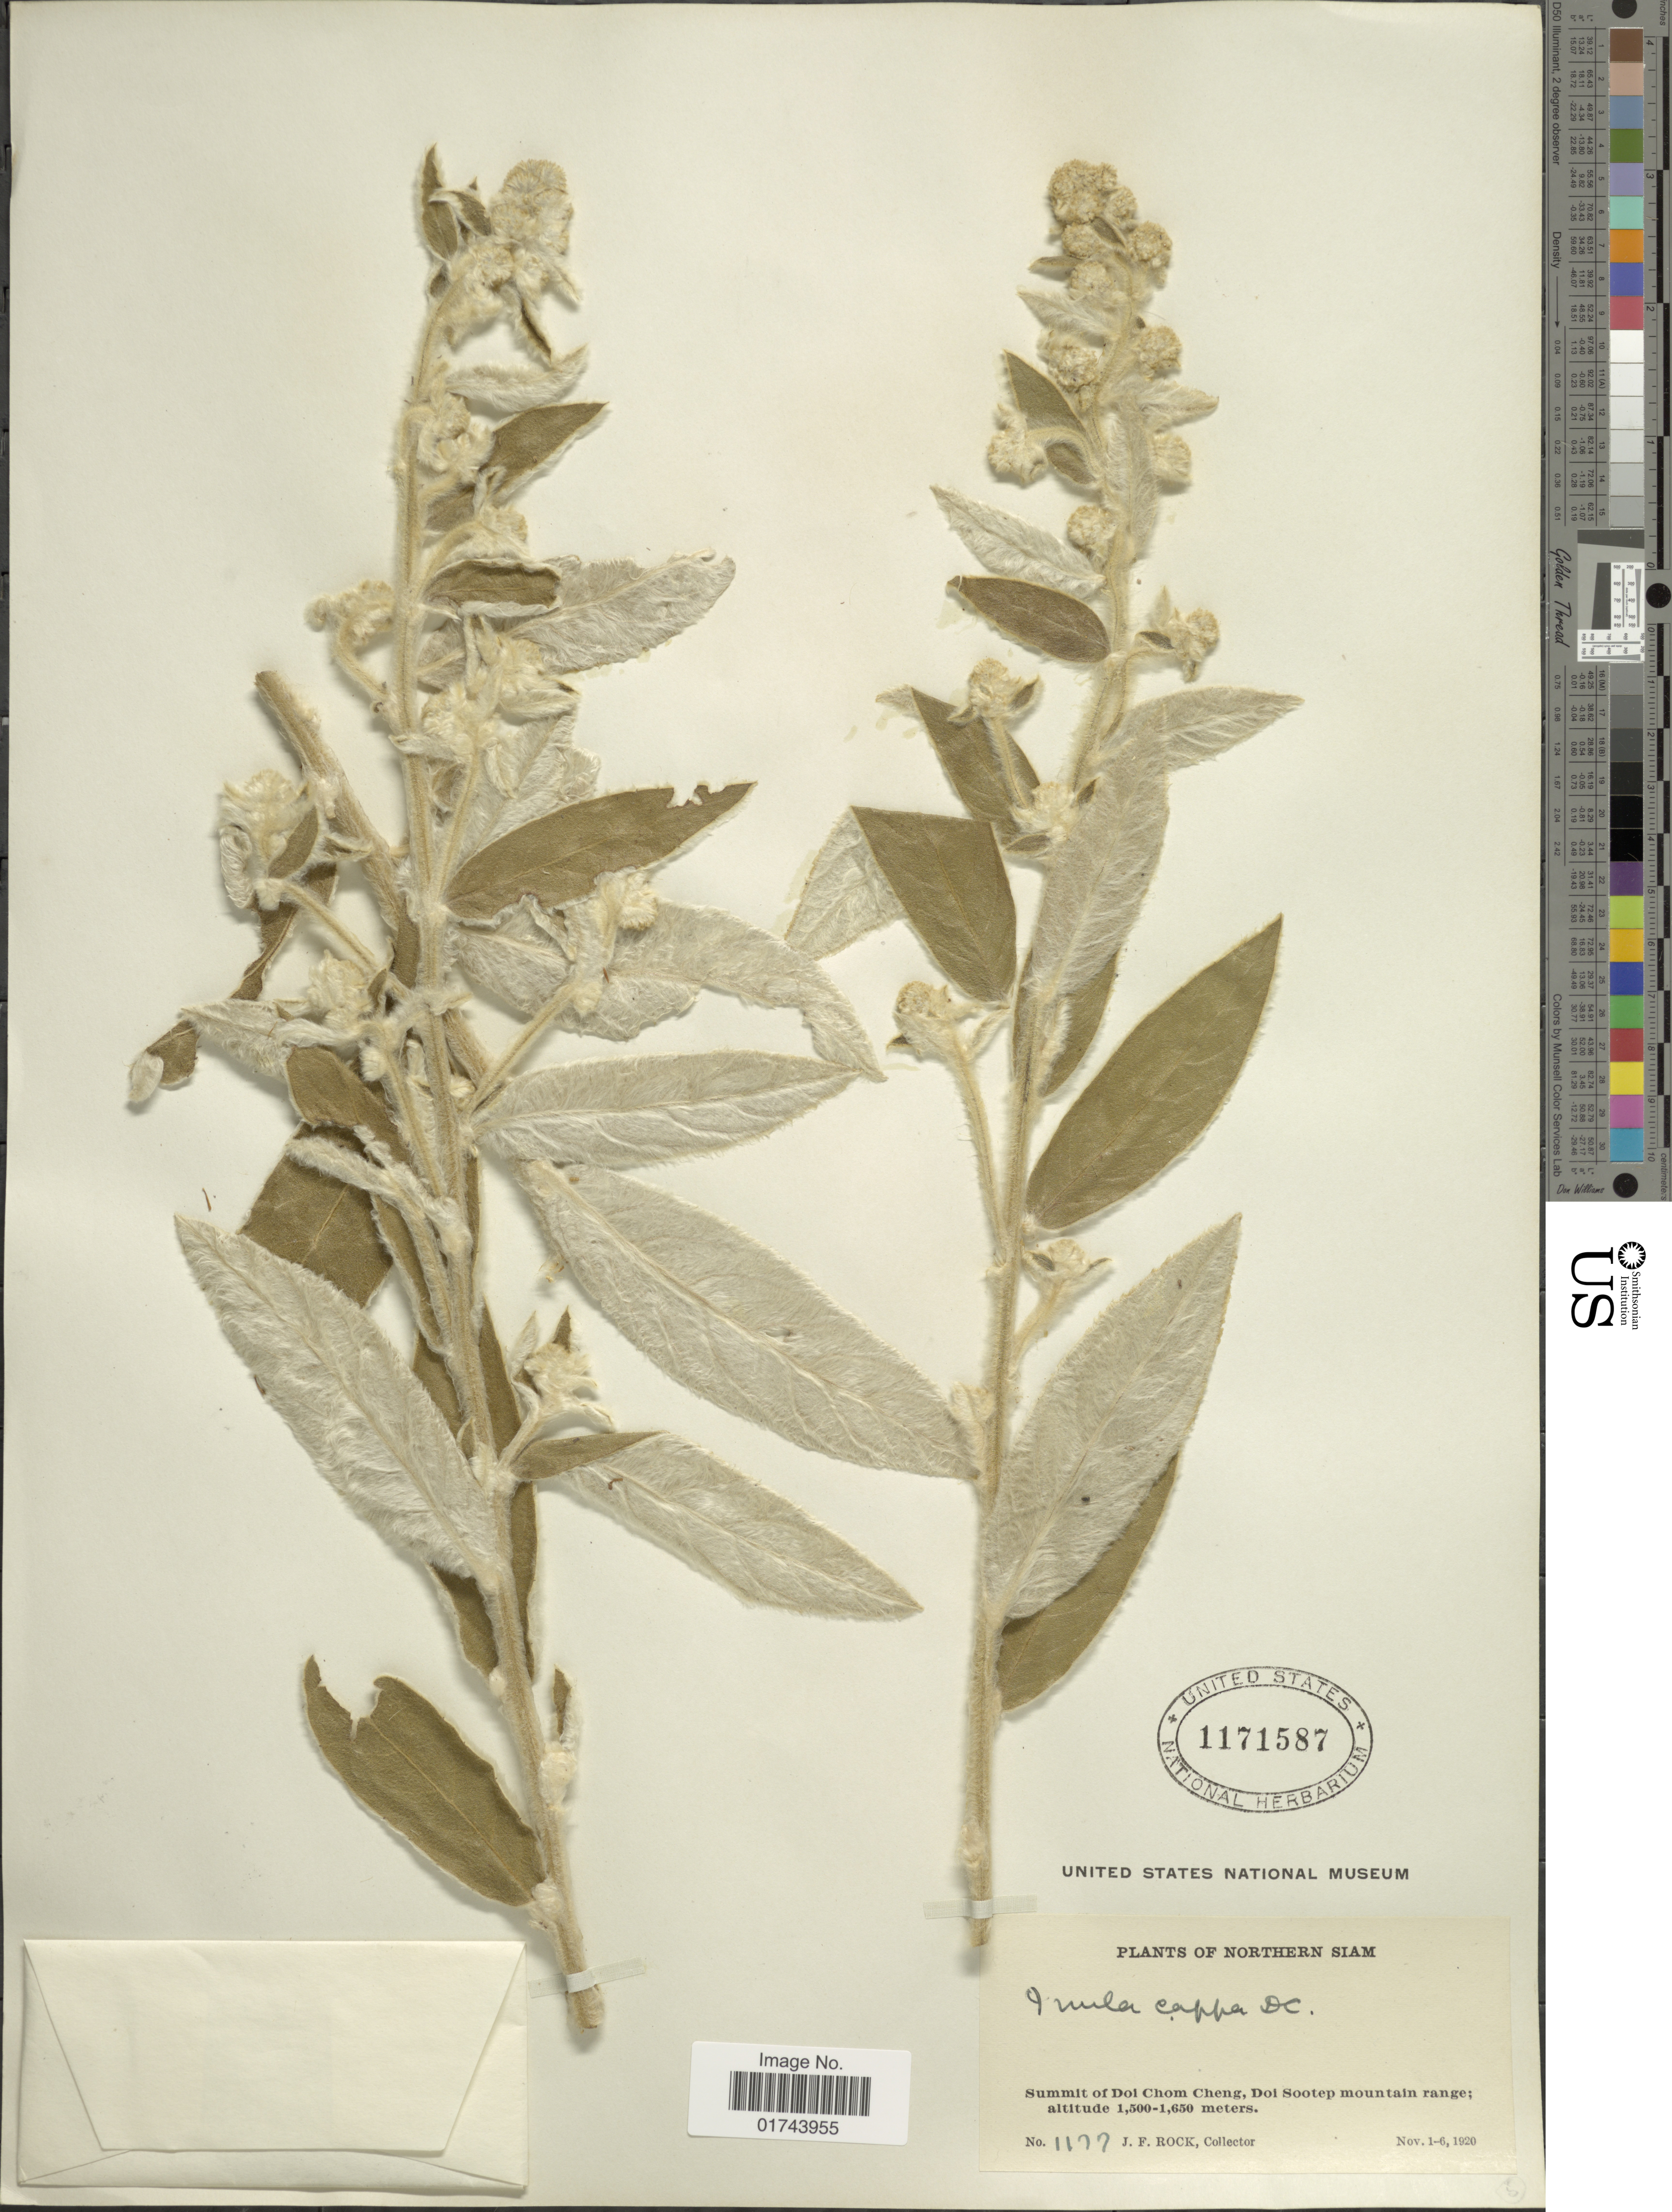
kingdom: Plantae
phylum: Tracheophyta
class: Magnoliopsida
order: Asterales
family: Asteraceae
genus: Inula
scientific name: Inula cappa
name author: (Buch.-Ham. ex D. Don) DC.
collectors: J. Rock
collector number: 1177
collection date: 1920-11-01/1920-11-06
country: Thailand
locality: Northern Siam, summit of Doi Chom Cheng, Doi Sootep mountain range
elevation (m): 1500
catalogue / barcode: US 1171587